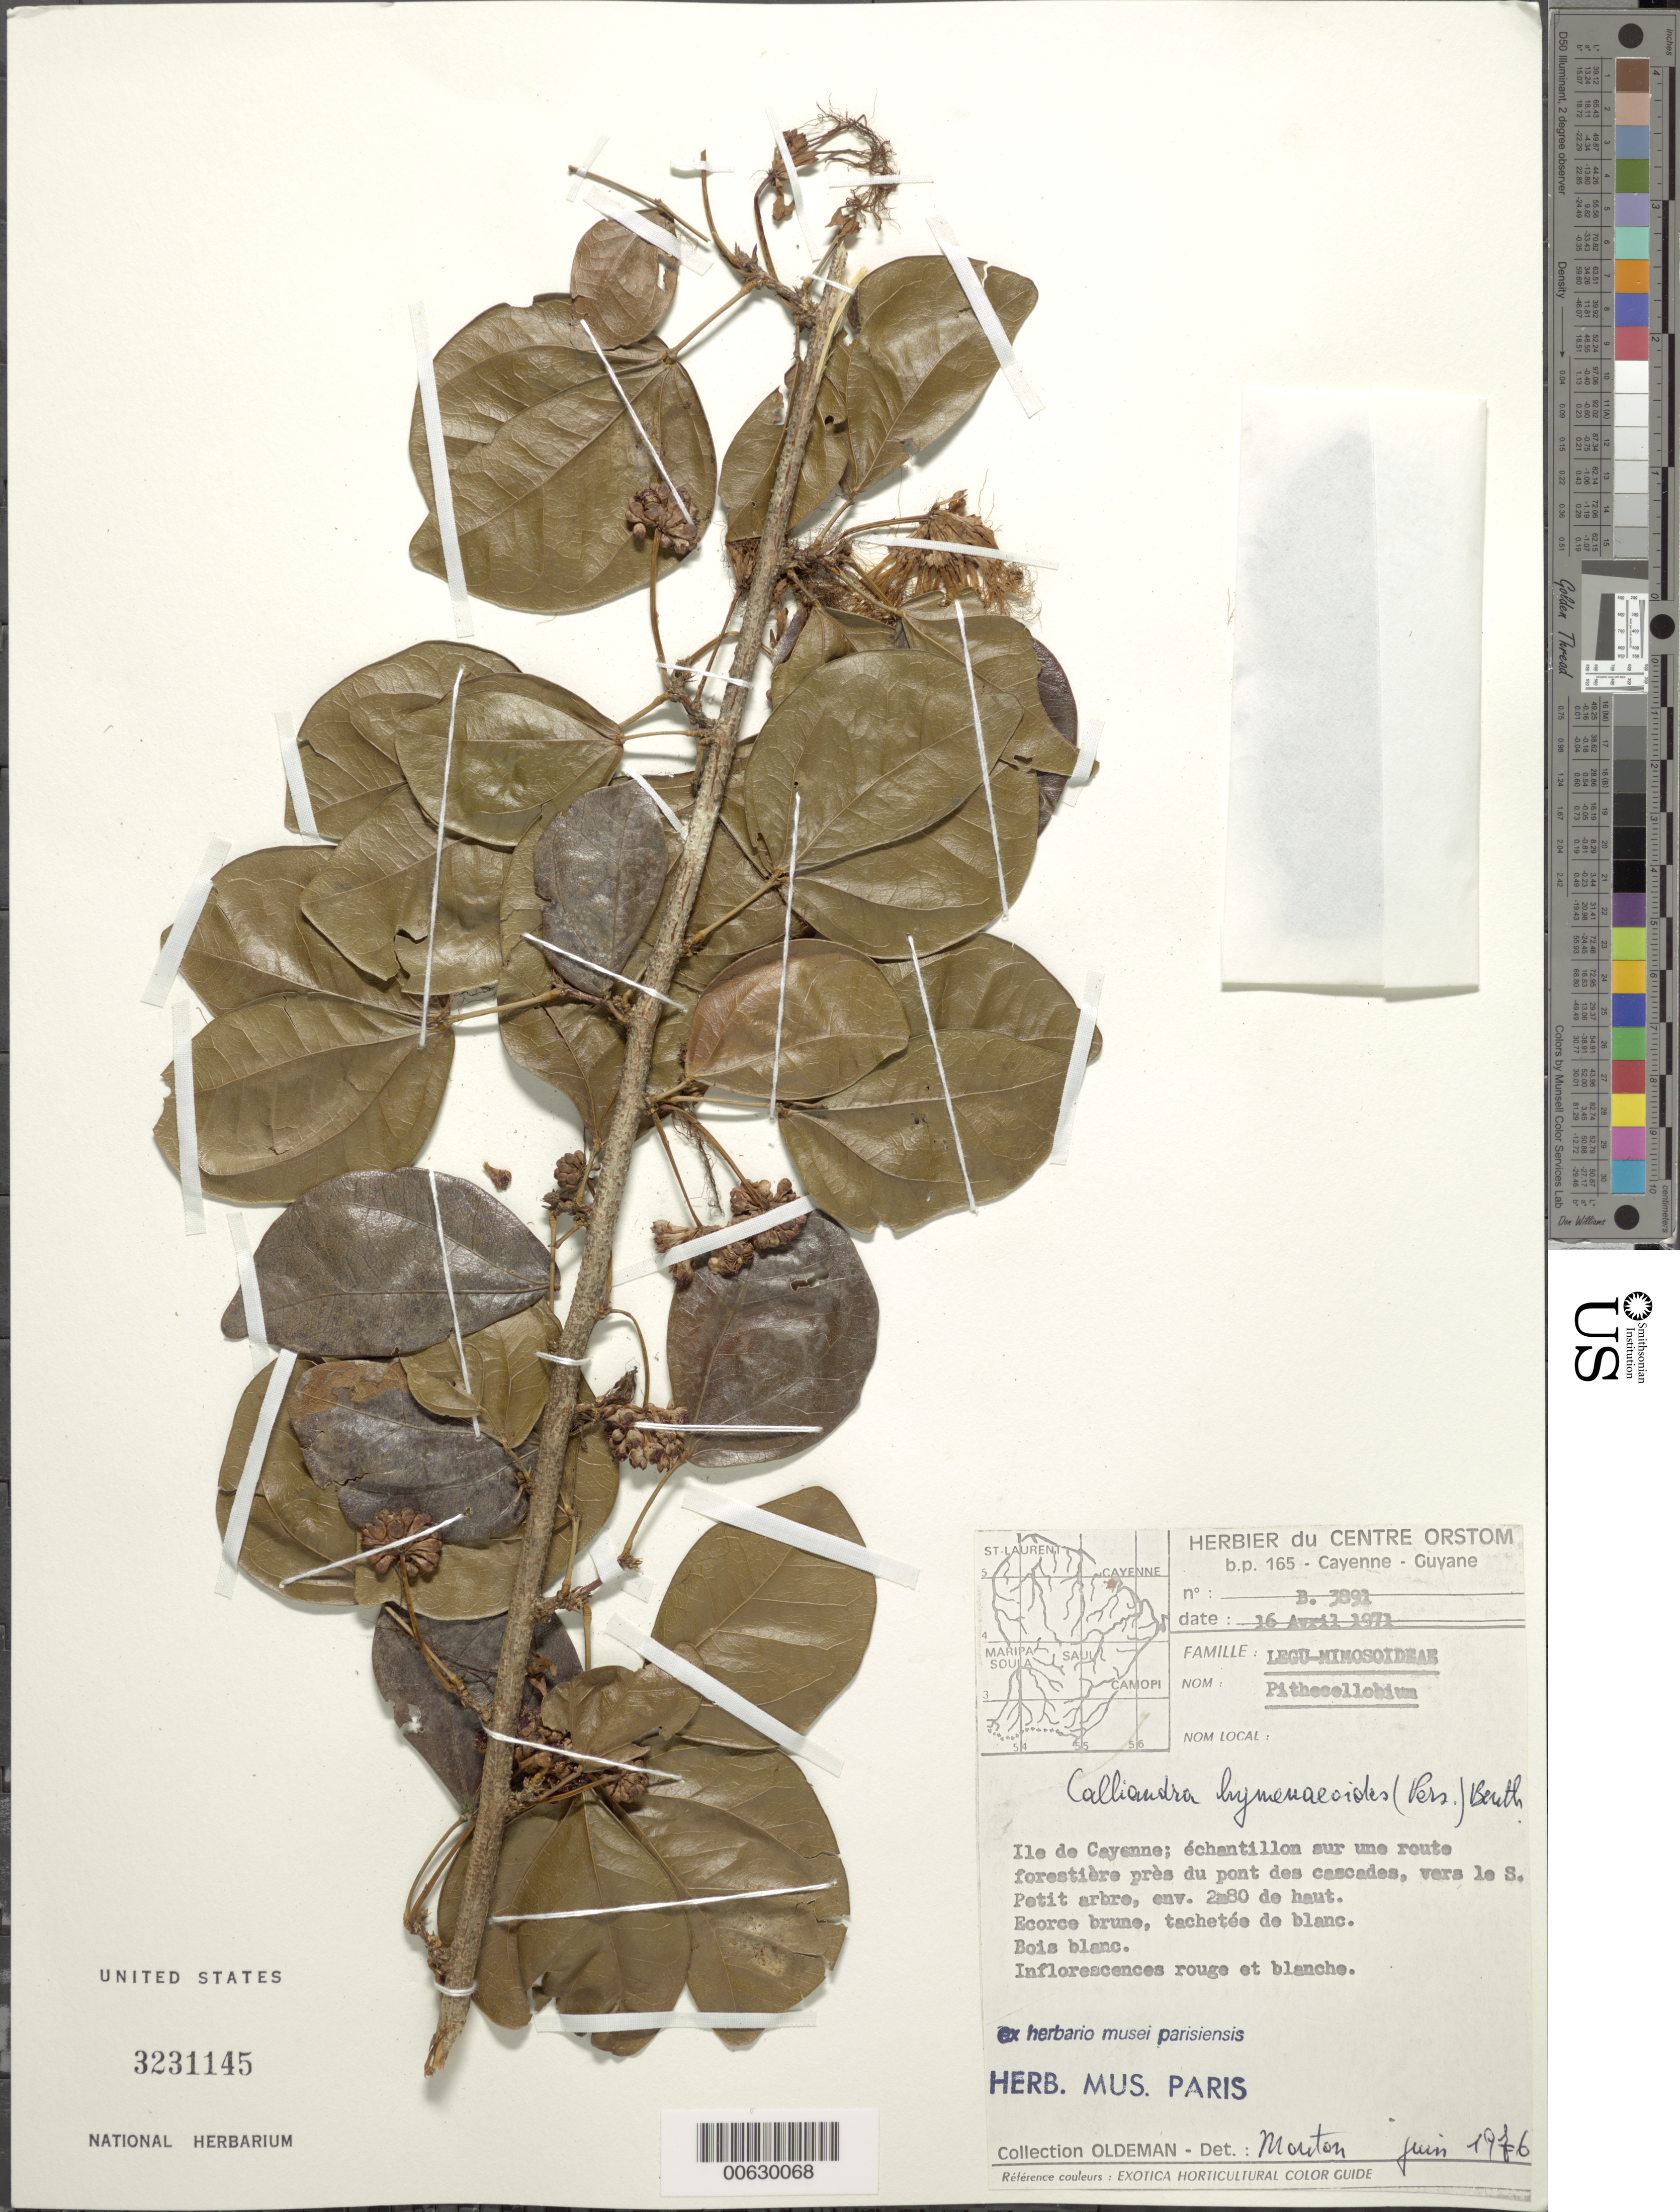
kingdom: Plantae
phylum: Tracheophyta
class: Magnoliopsida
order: Fabales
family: Fabaceae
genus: Calliandra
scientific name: Calliandra hymenaeoides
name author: (Rich.) Benth.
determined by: Morton, --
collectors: R. Oldeman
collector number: B 3891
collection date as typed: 16-Apr-71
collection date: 1971-04-16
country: French Guiana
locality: Ile de Cayenne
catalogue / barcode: US 3231145